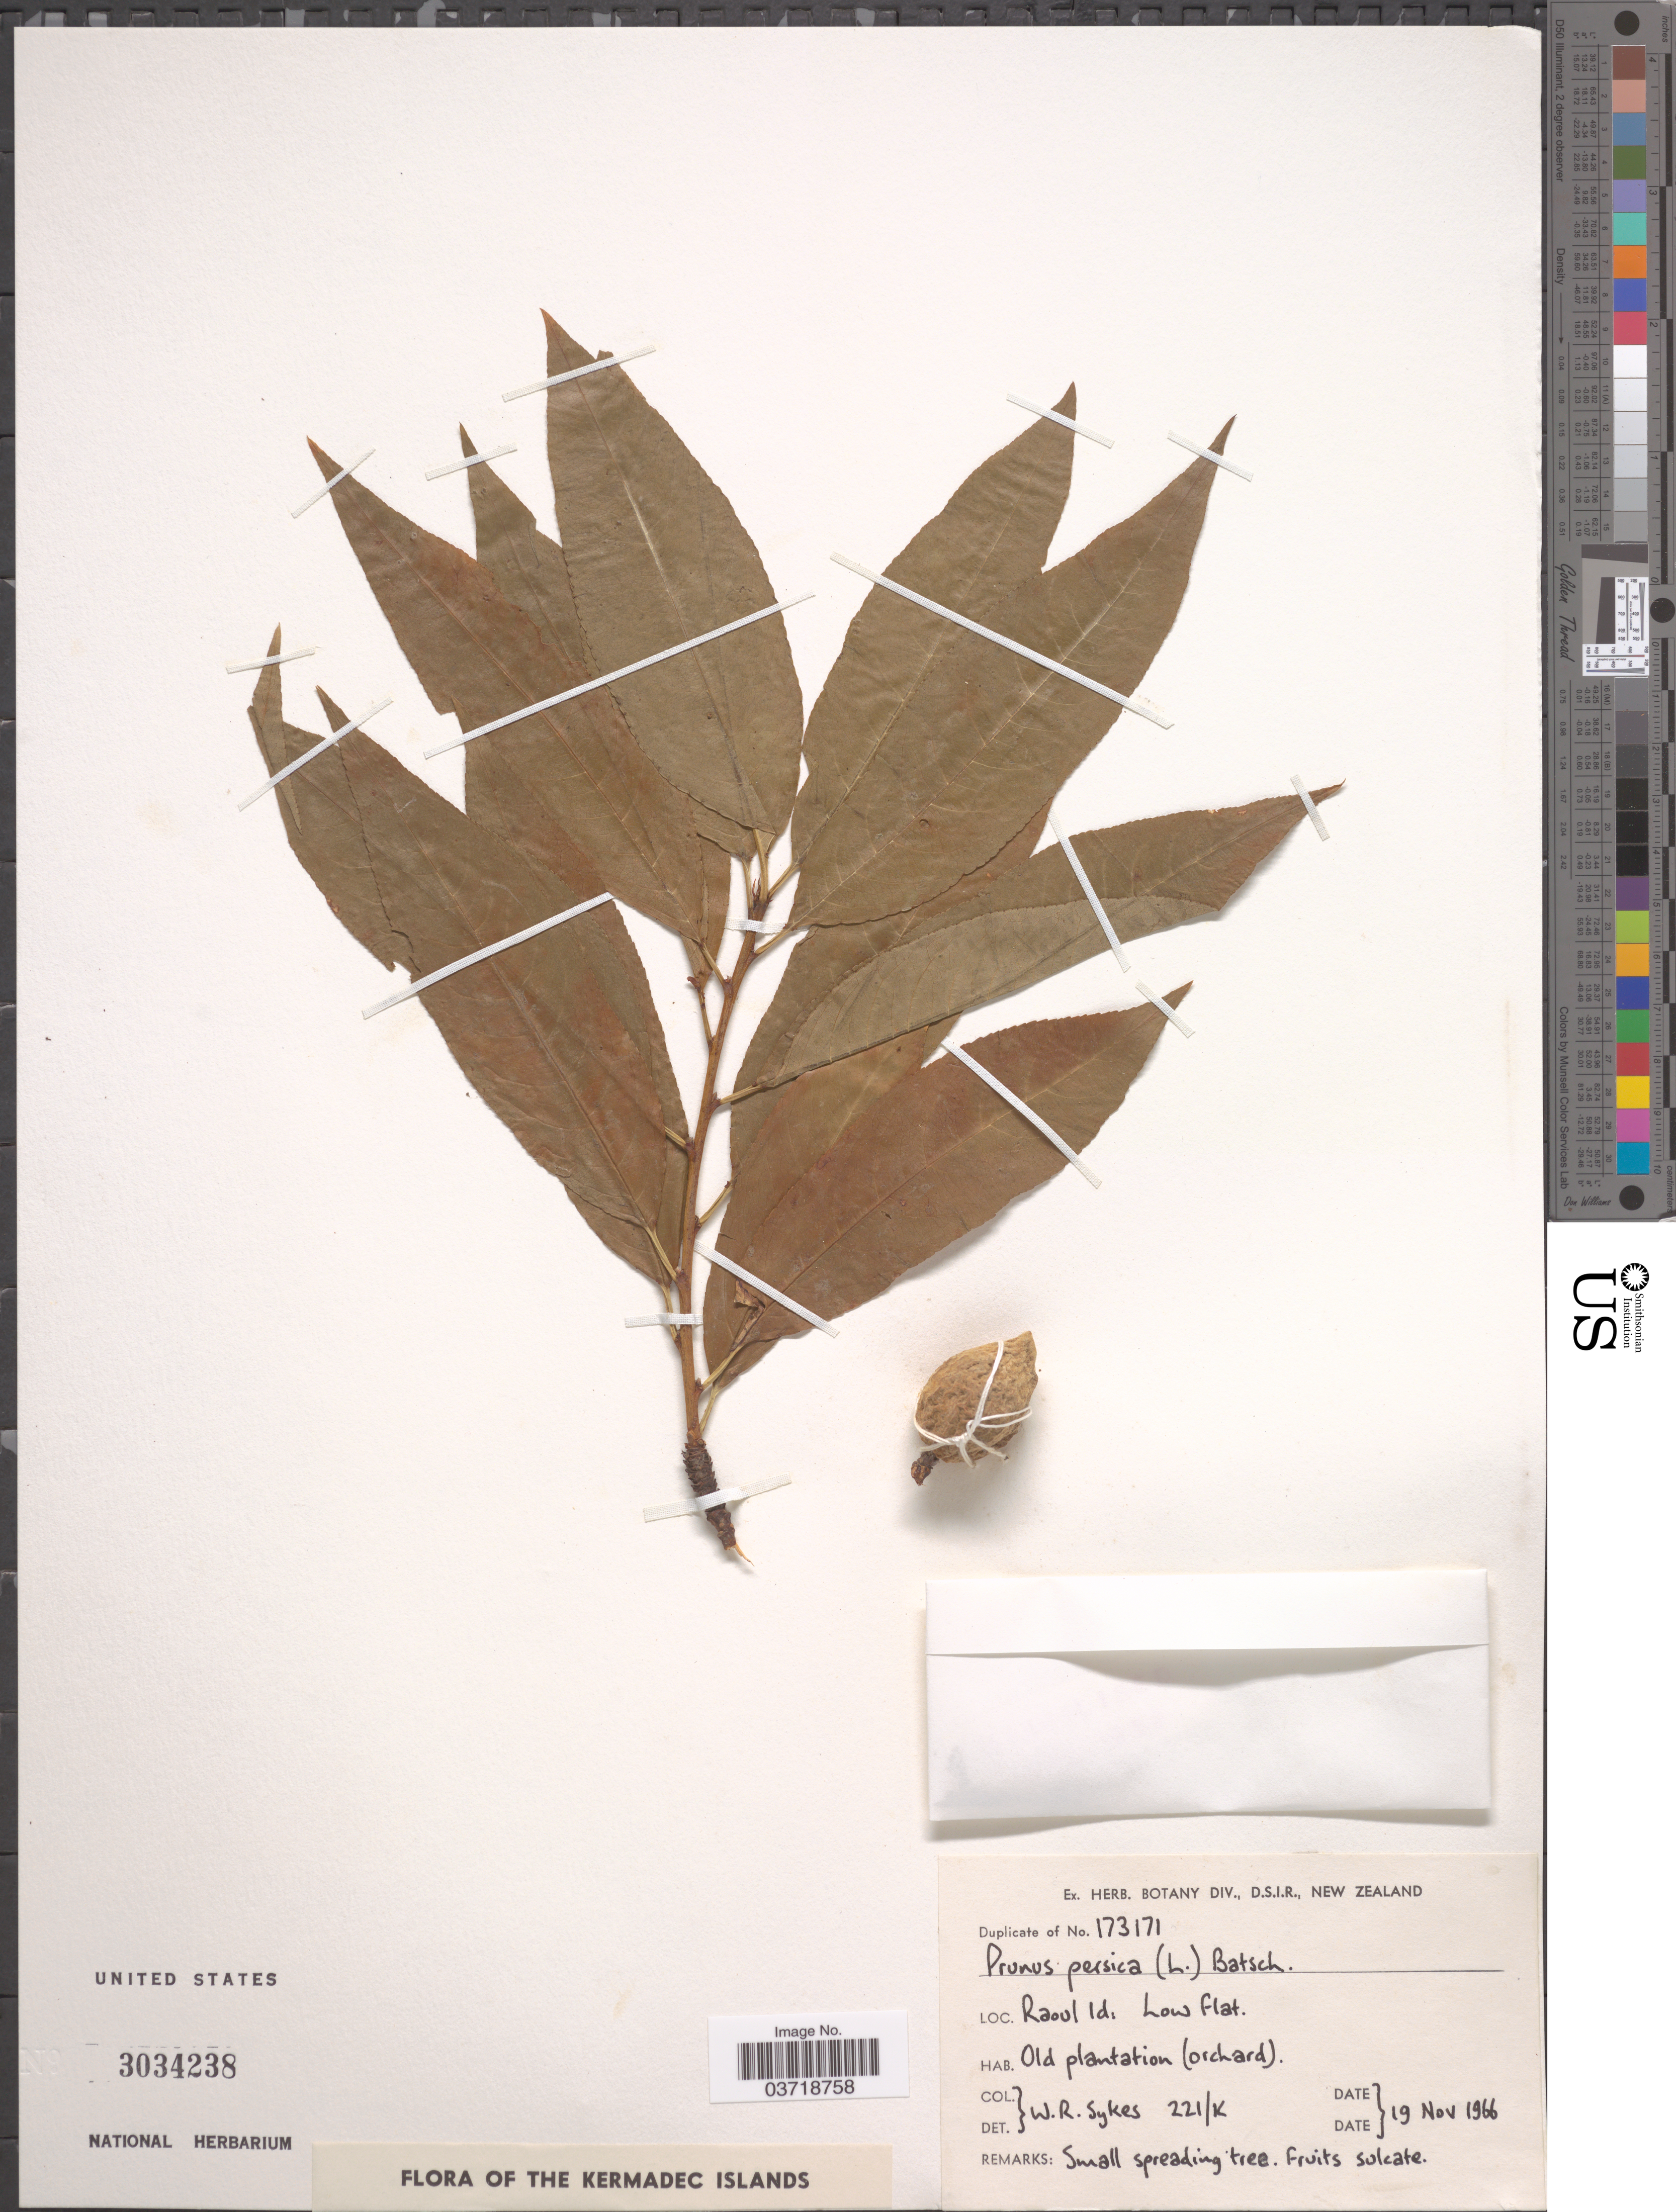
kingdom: Plantae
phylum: Tracheophyta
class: Magnoliopsida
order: Rosales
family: Rosaceae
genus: Prunus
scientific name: Prunus persica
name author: (L.) Batsch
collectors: W. R. Sykes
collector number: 221/K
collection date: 1966-11-19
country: New Zealand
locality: Raoul Id: Low flat.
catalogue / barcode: US 3034238